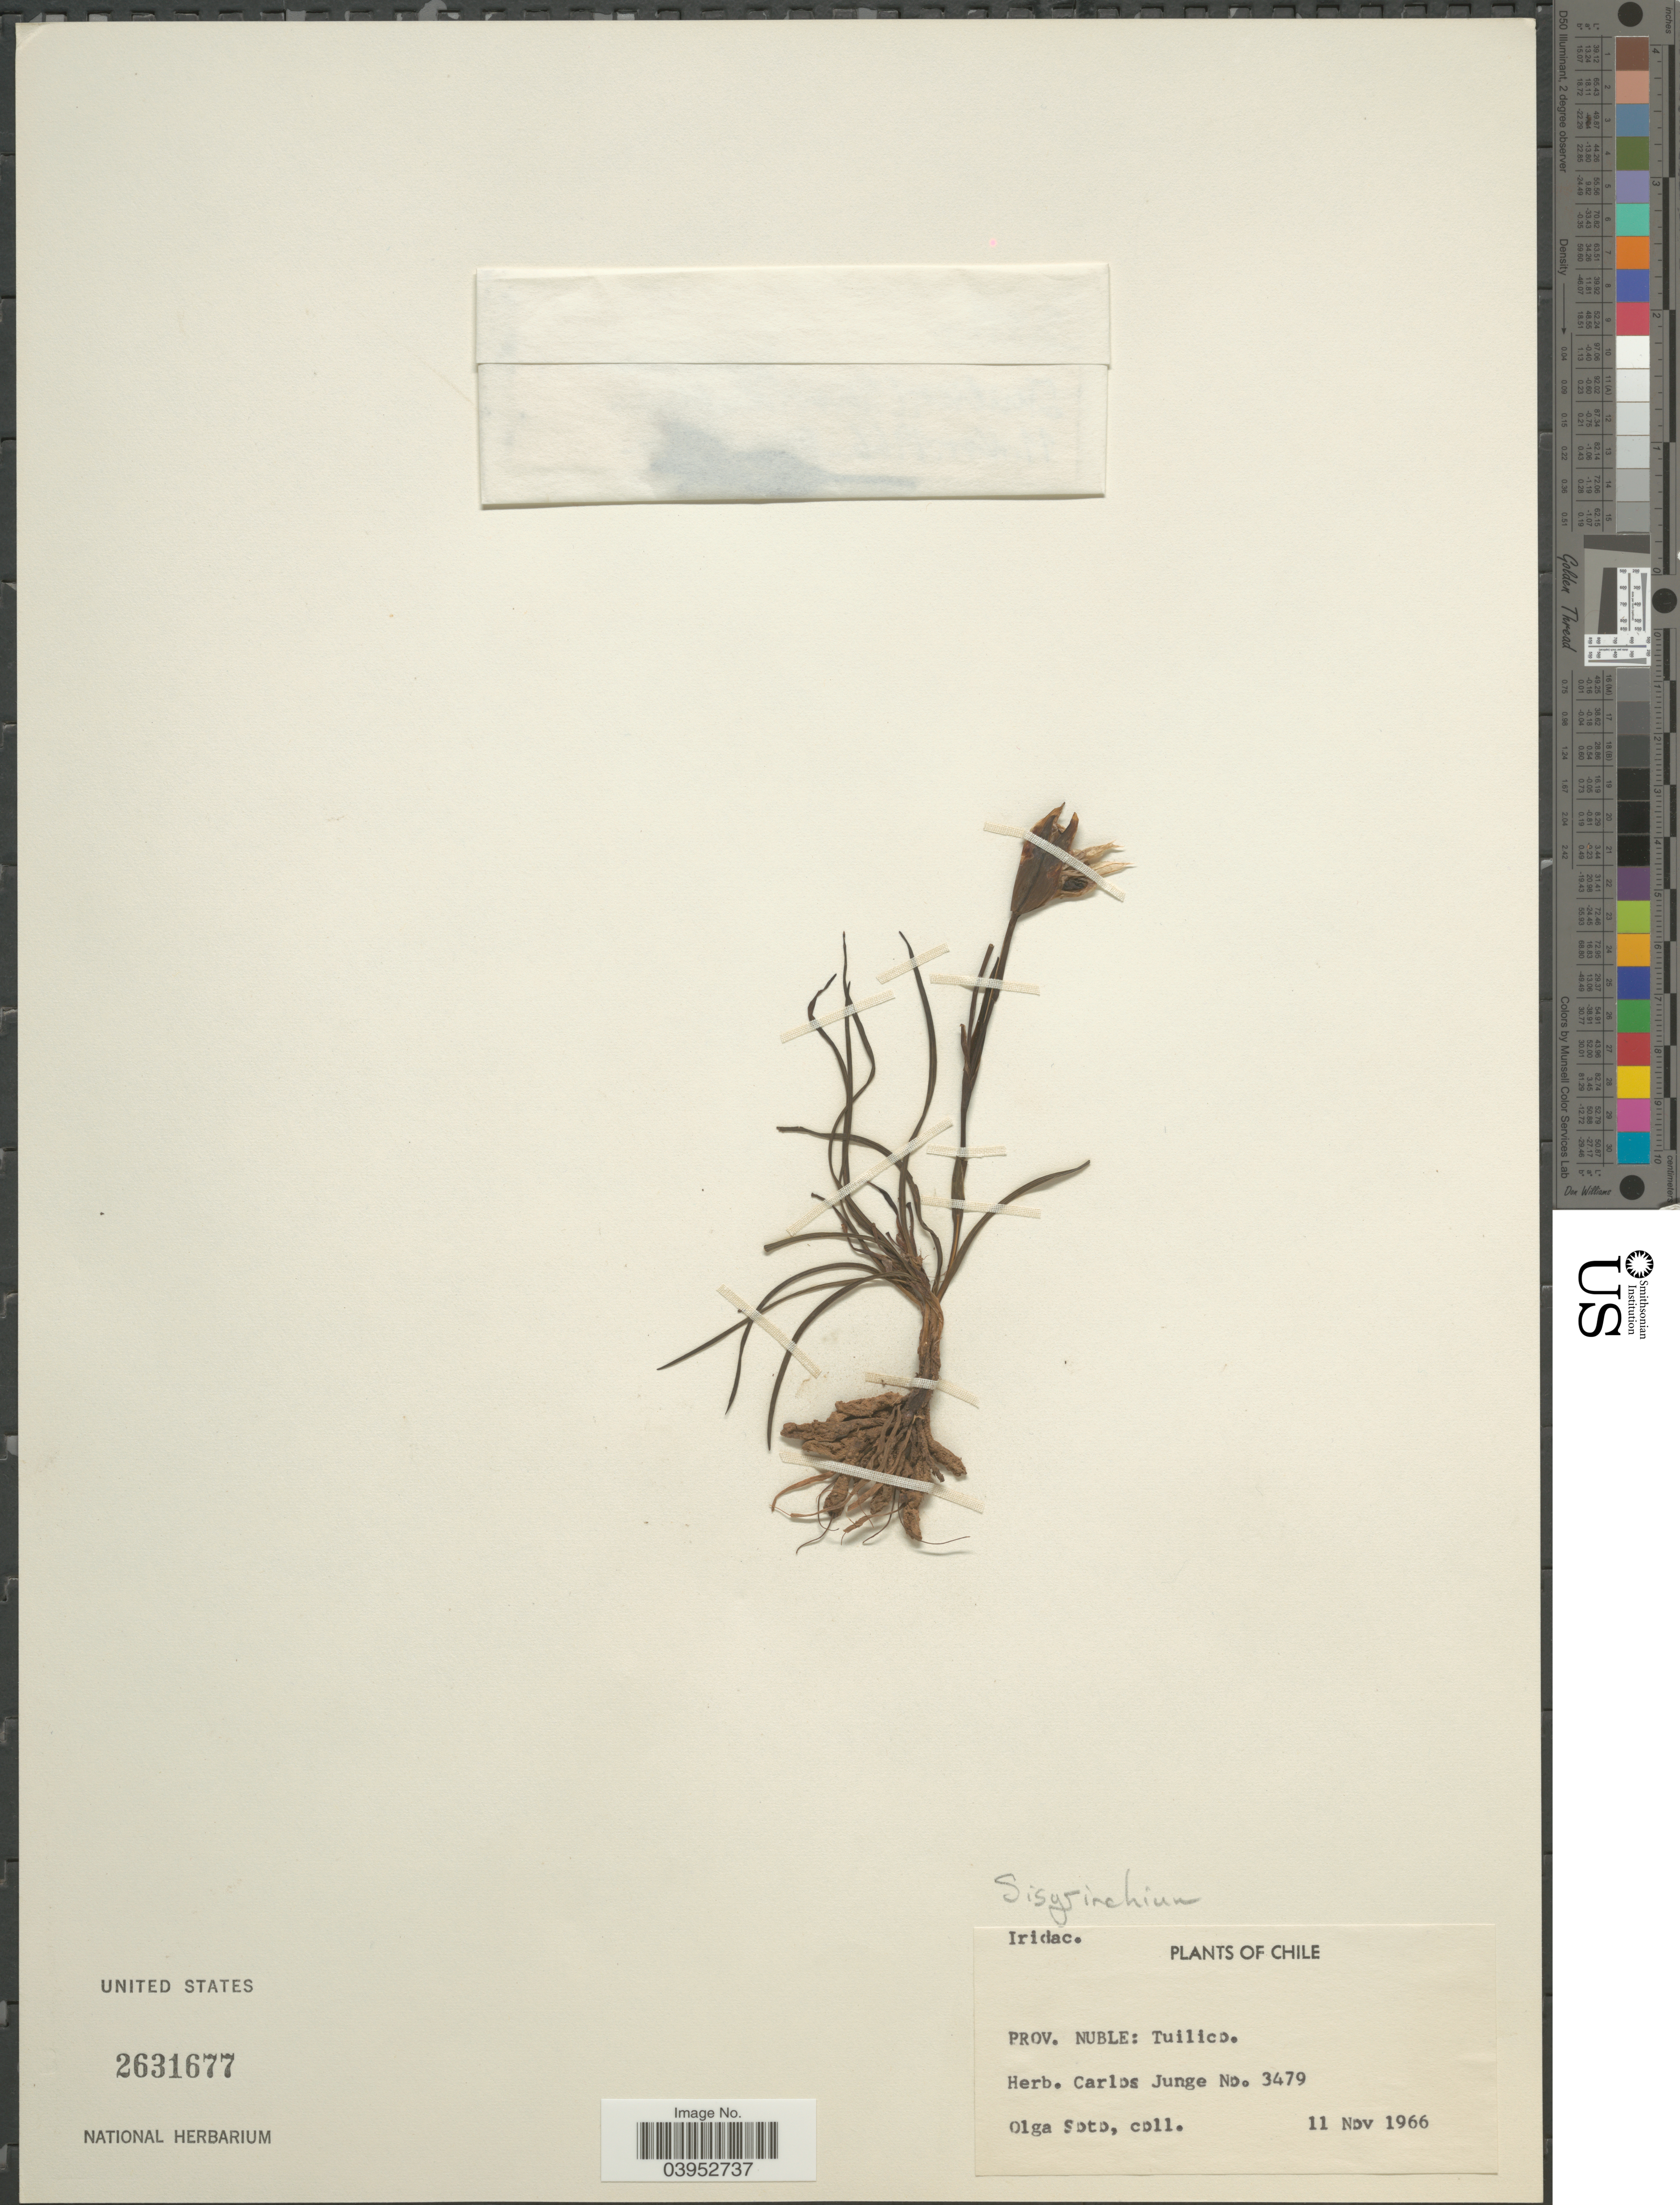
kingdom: Plantae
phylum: Tracheophyta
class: Liliopsida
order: Asparagales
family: Iridaceae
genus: Sisyrinchium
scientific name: Sisyrinchium sp.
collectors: O. Soto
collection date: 1966-11-11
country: Chile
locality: Prov. Nuble: Tuilico.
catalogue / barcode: US 2631677